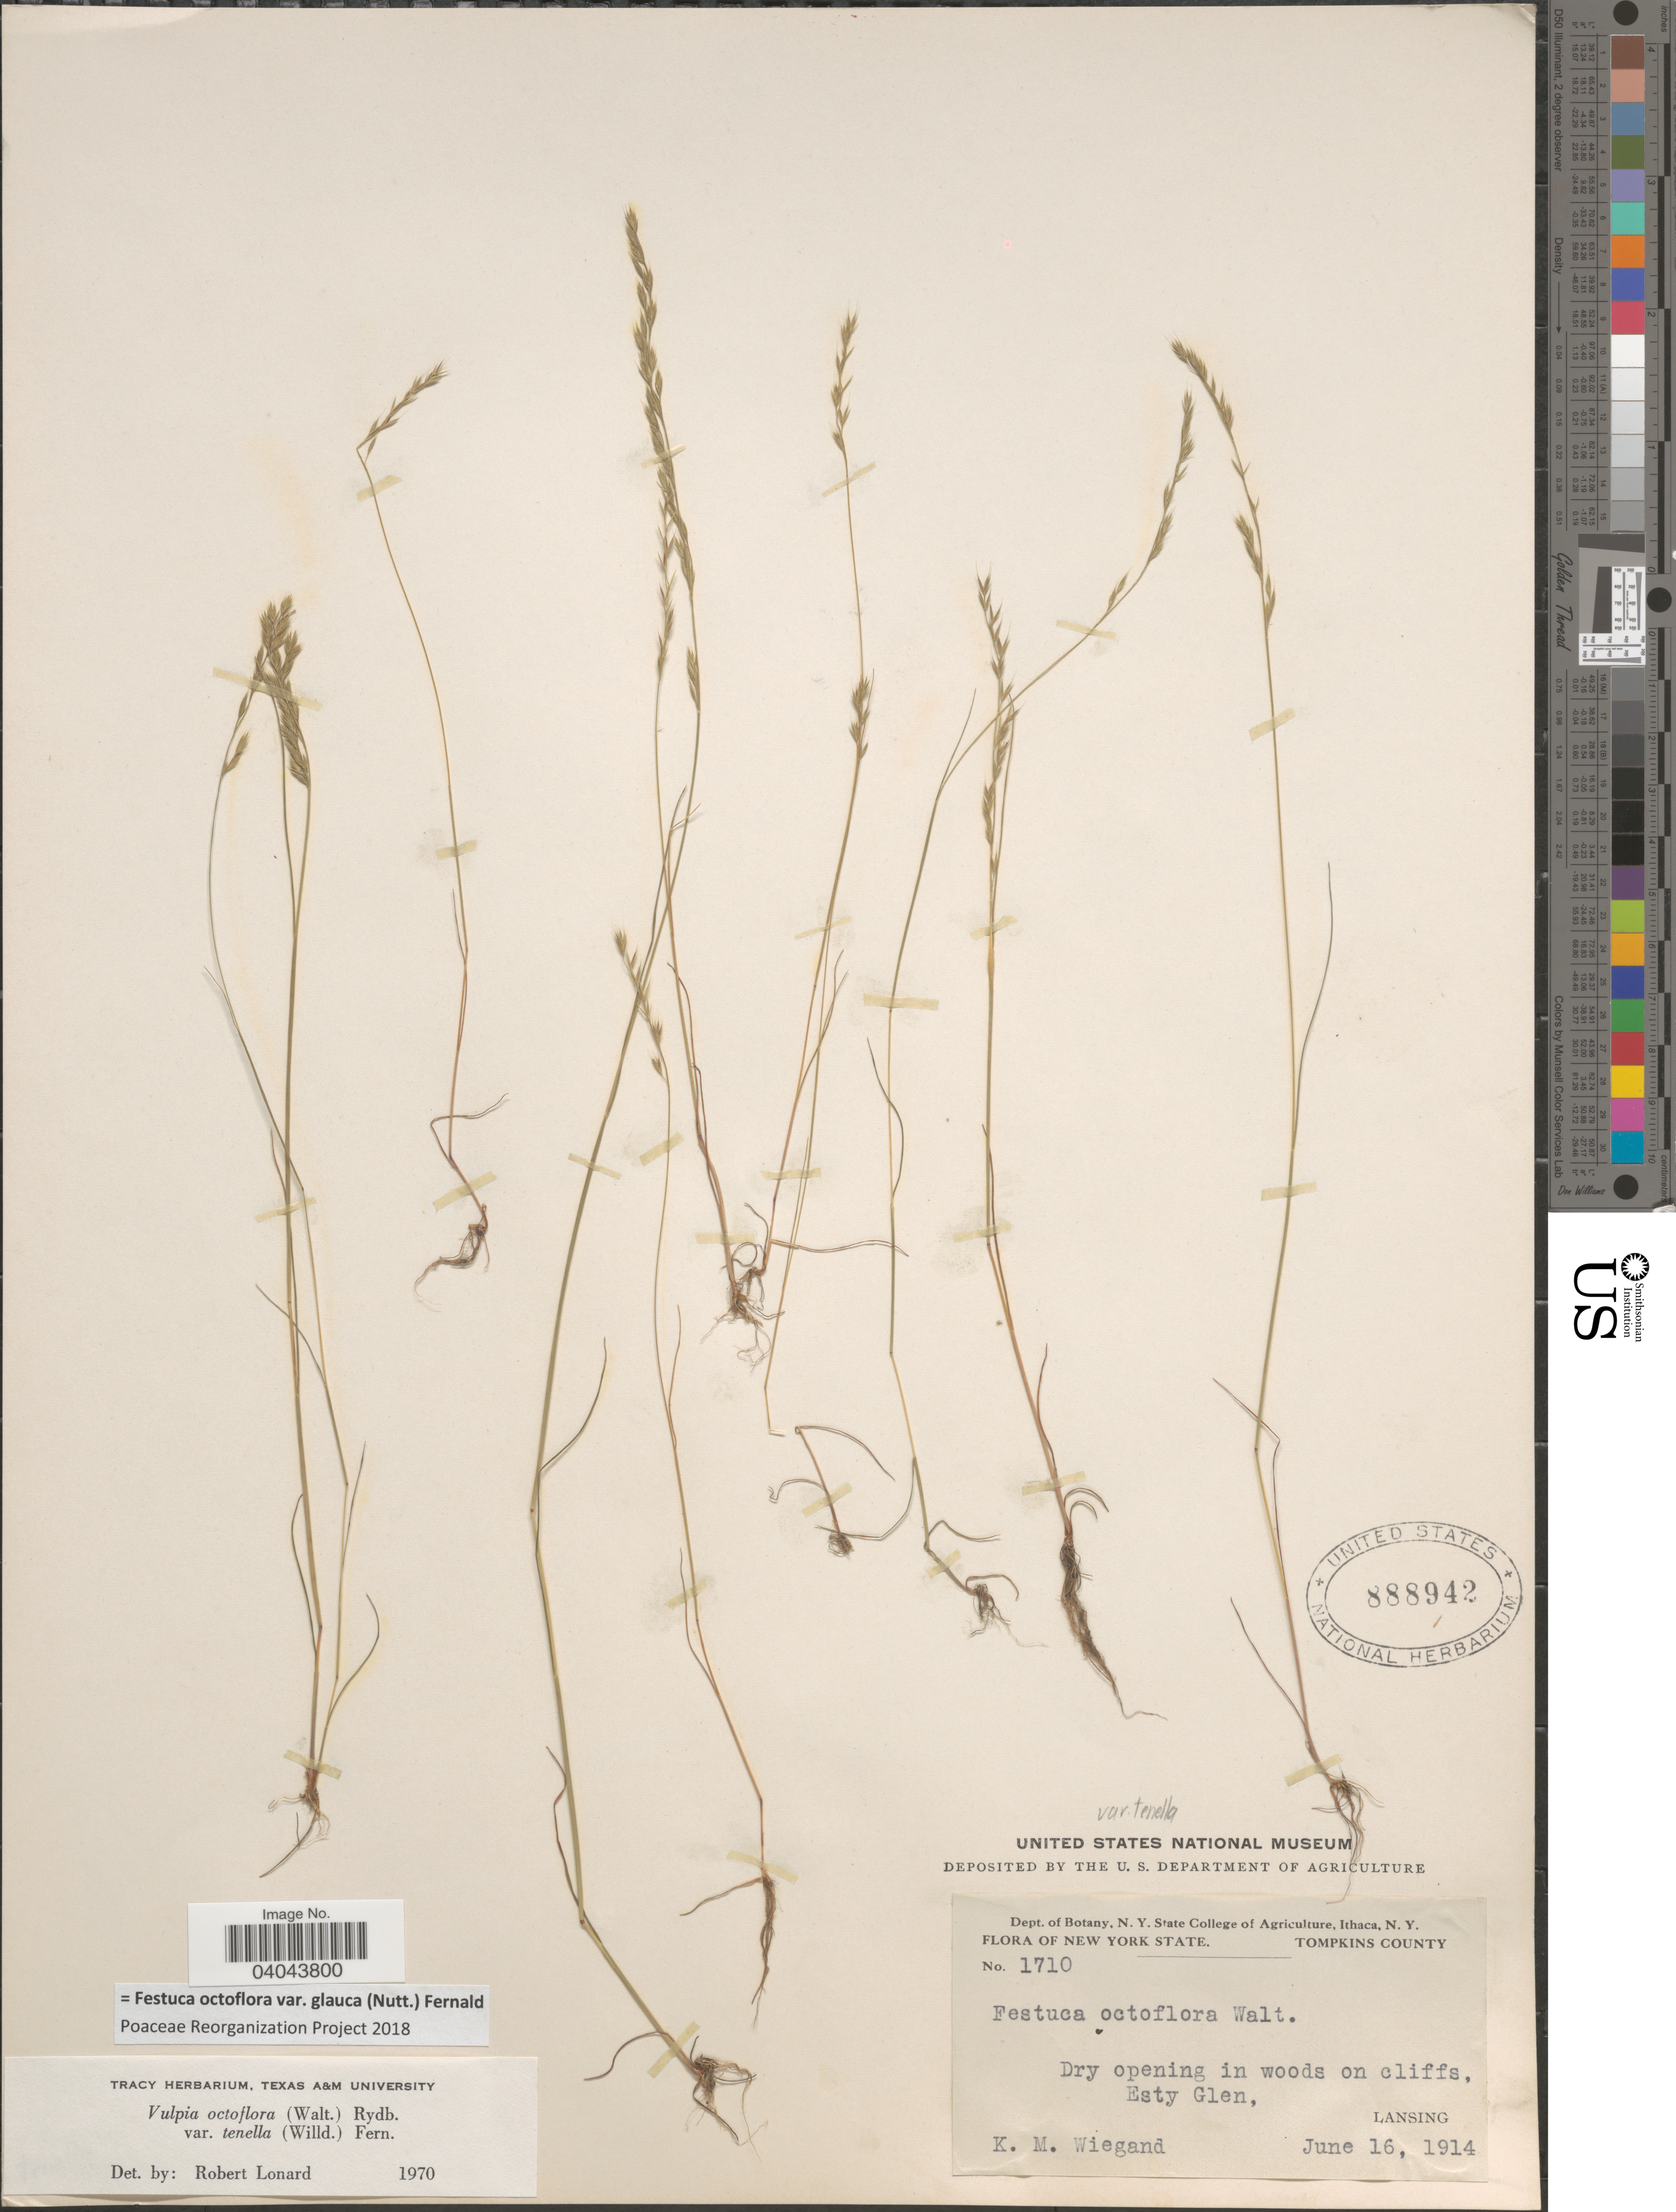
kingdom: Plantae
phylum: Tracheophyta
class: Liliopsida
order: Poales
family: Poaceae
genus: Festuca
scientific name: Festuca octoflora var. glauca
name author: (Nutt.) Fernald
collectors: K. M. Wiegand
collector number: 1710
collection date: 1914-06-16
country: United States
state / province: New York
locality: Tompkins County. Esty Glen, Lansing.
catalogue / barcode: US 888942